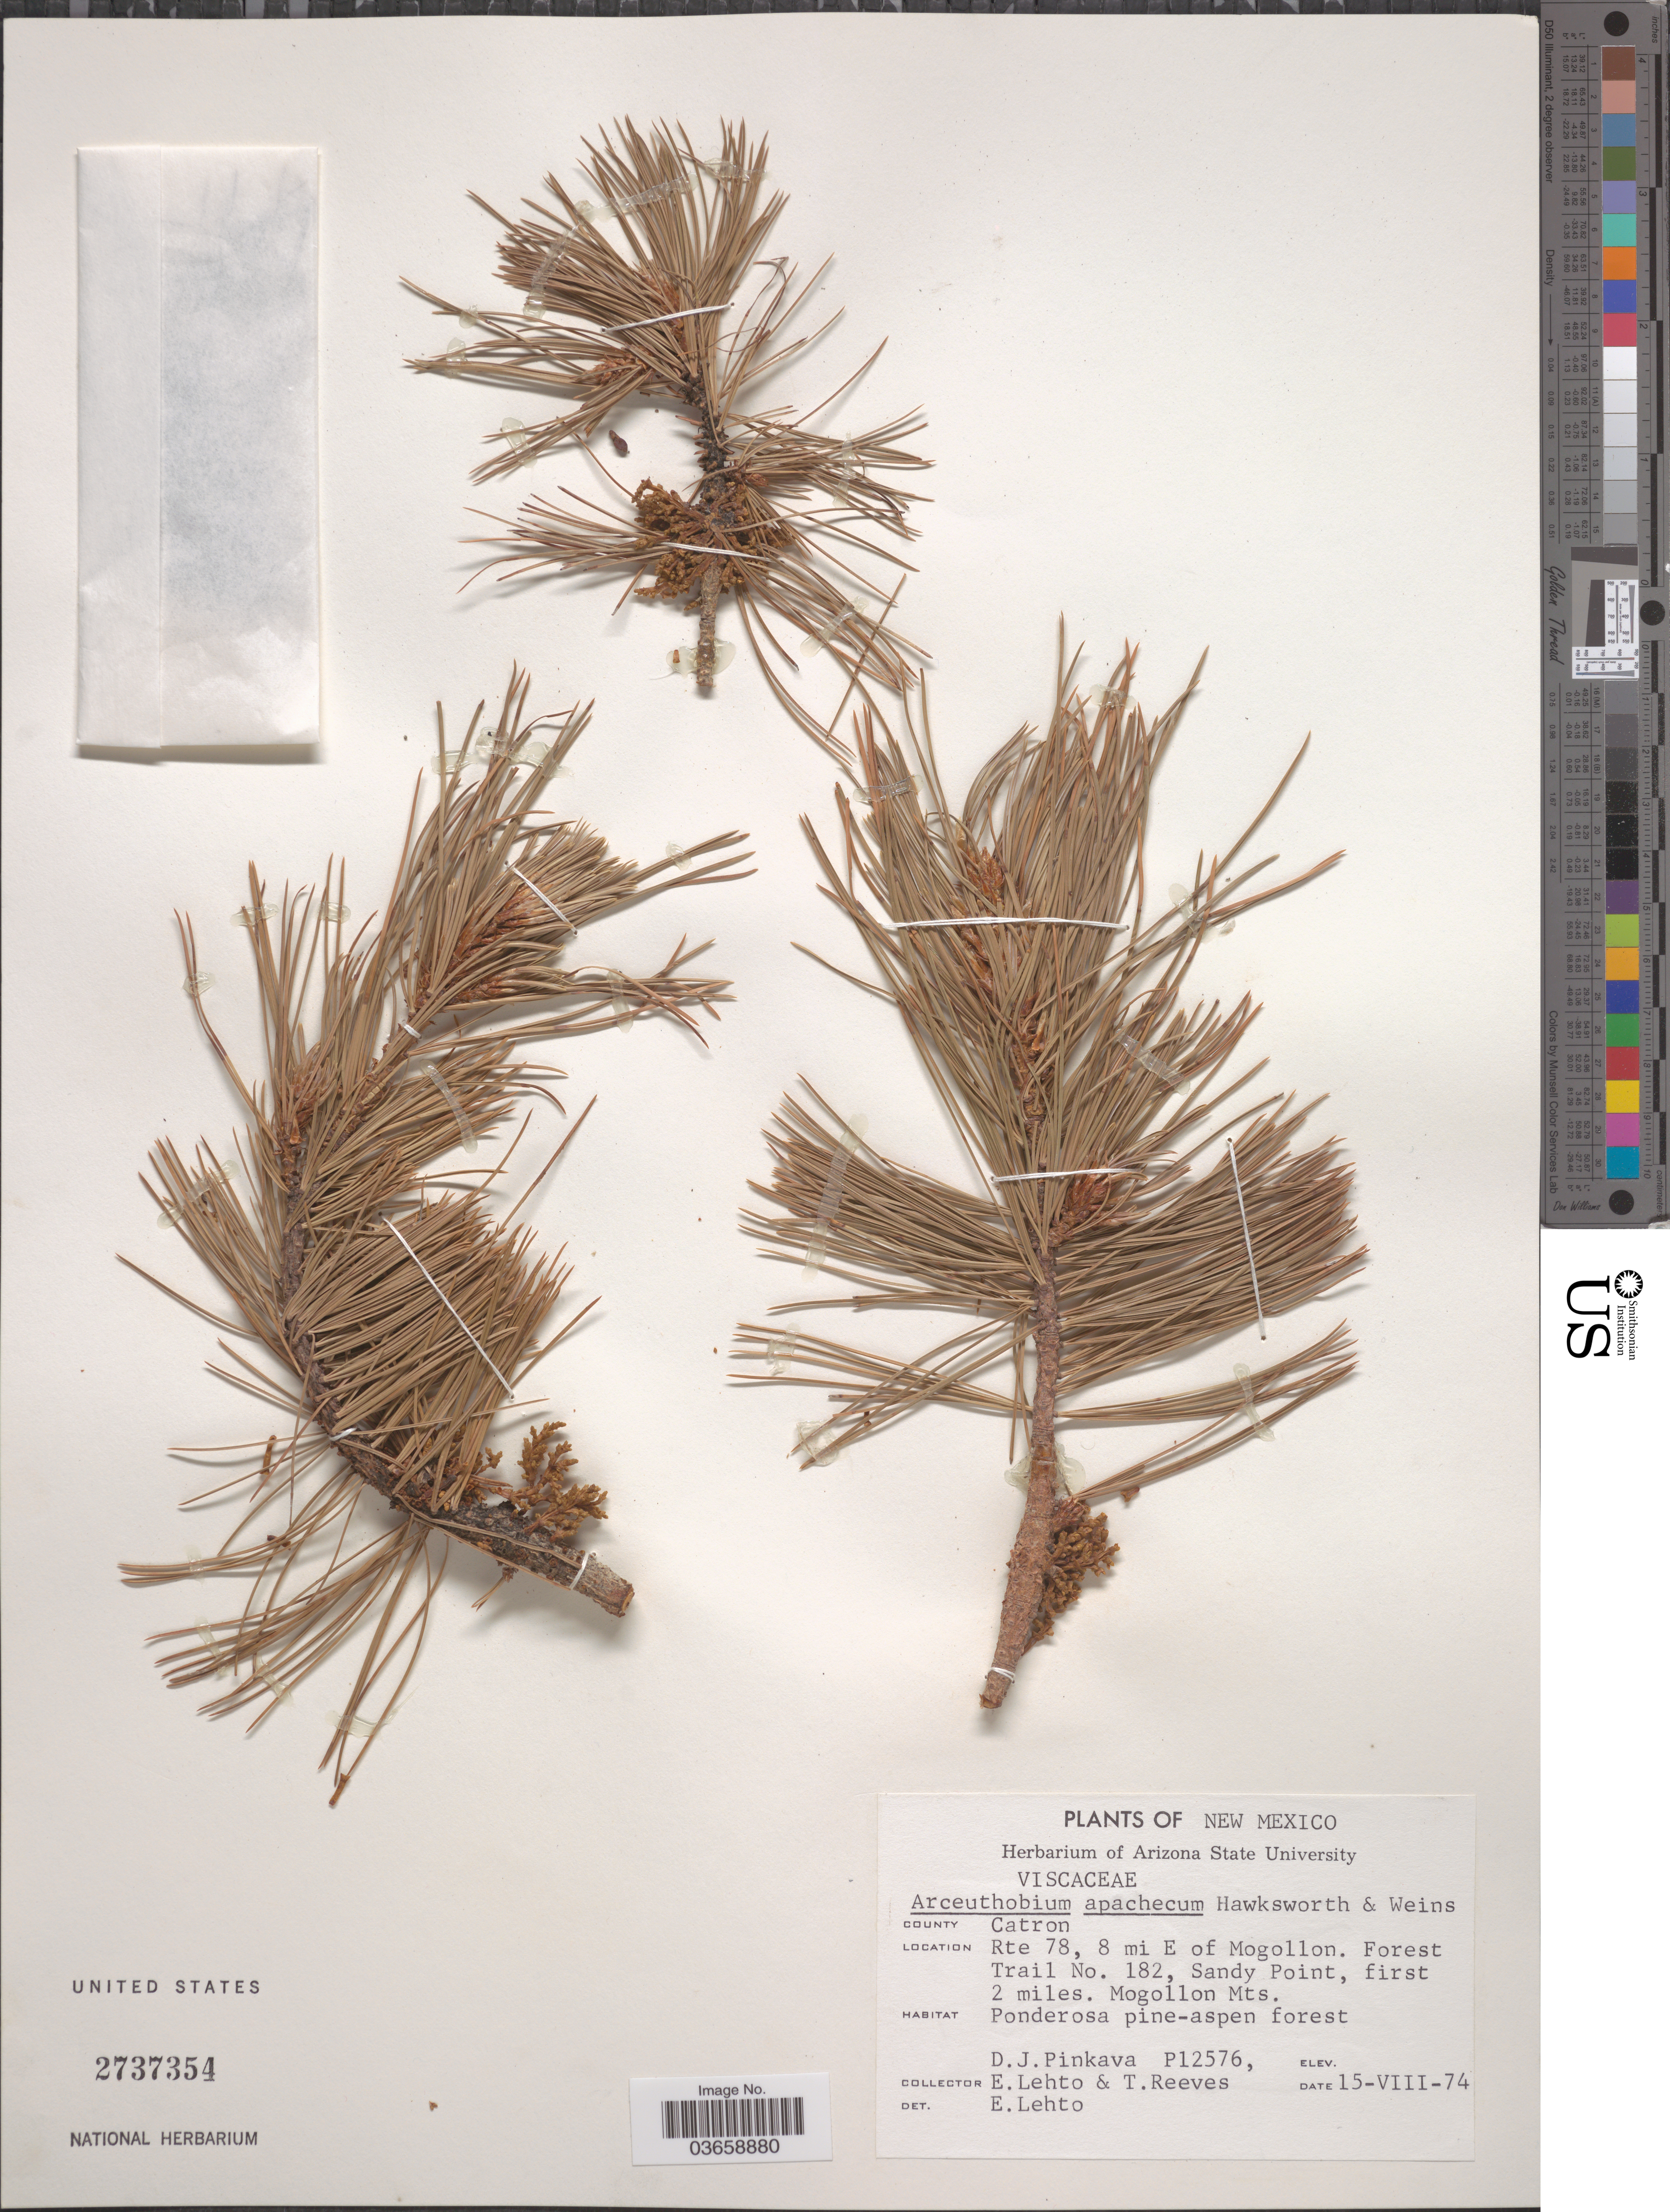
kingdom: Plantae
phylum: Tracheophyta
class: Magnoliopsida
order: Santalales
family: Viscaceae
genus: Arceuthobium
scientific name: Arceuthobium apachecum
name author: Hawksw. & Wiens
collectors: D. J. Pinkava, E. Lehto & T. Reeves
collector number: P12576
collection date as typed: Transcribed d/m/y: 15/8/74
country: United States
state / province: New Mexico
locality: County Catron. Rte 78, 8 mi E of Mogollon. Forest Trail No. 182, Sandy Point, first 2 miles. Mogollon Mts.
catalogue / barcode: US 2737354